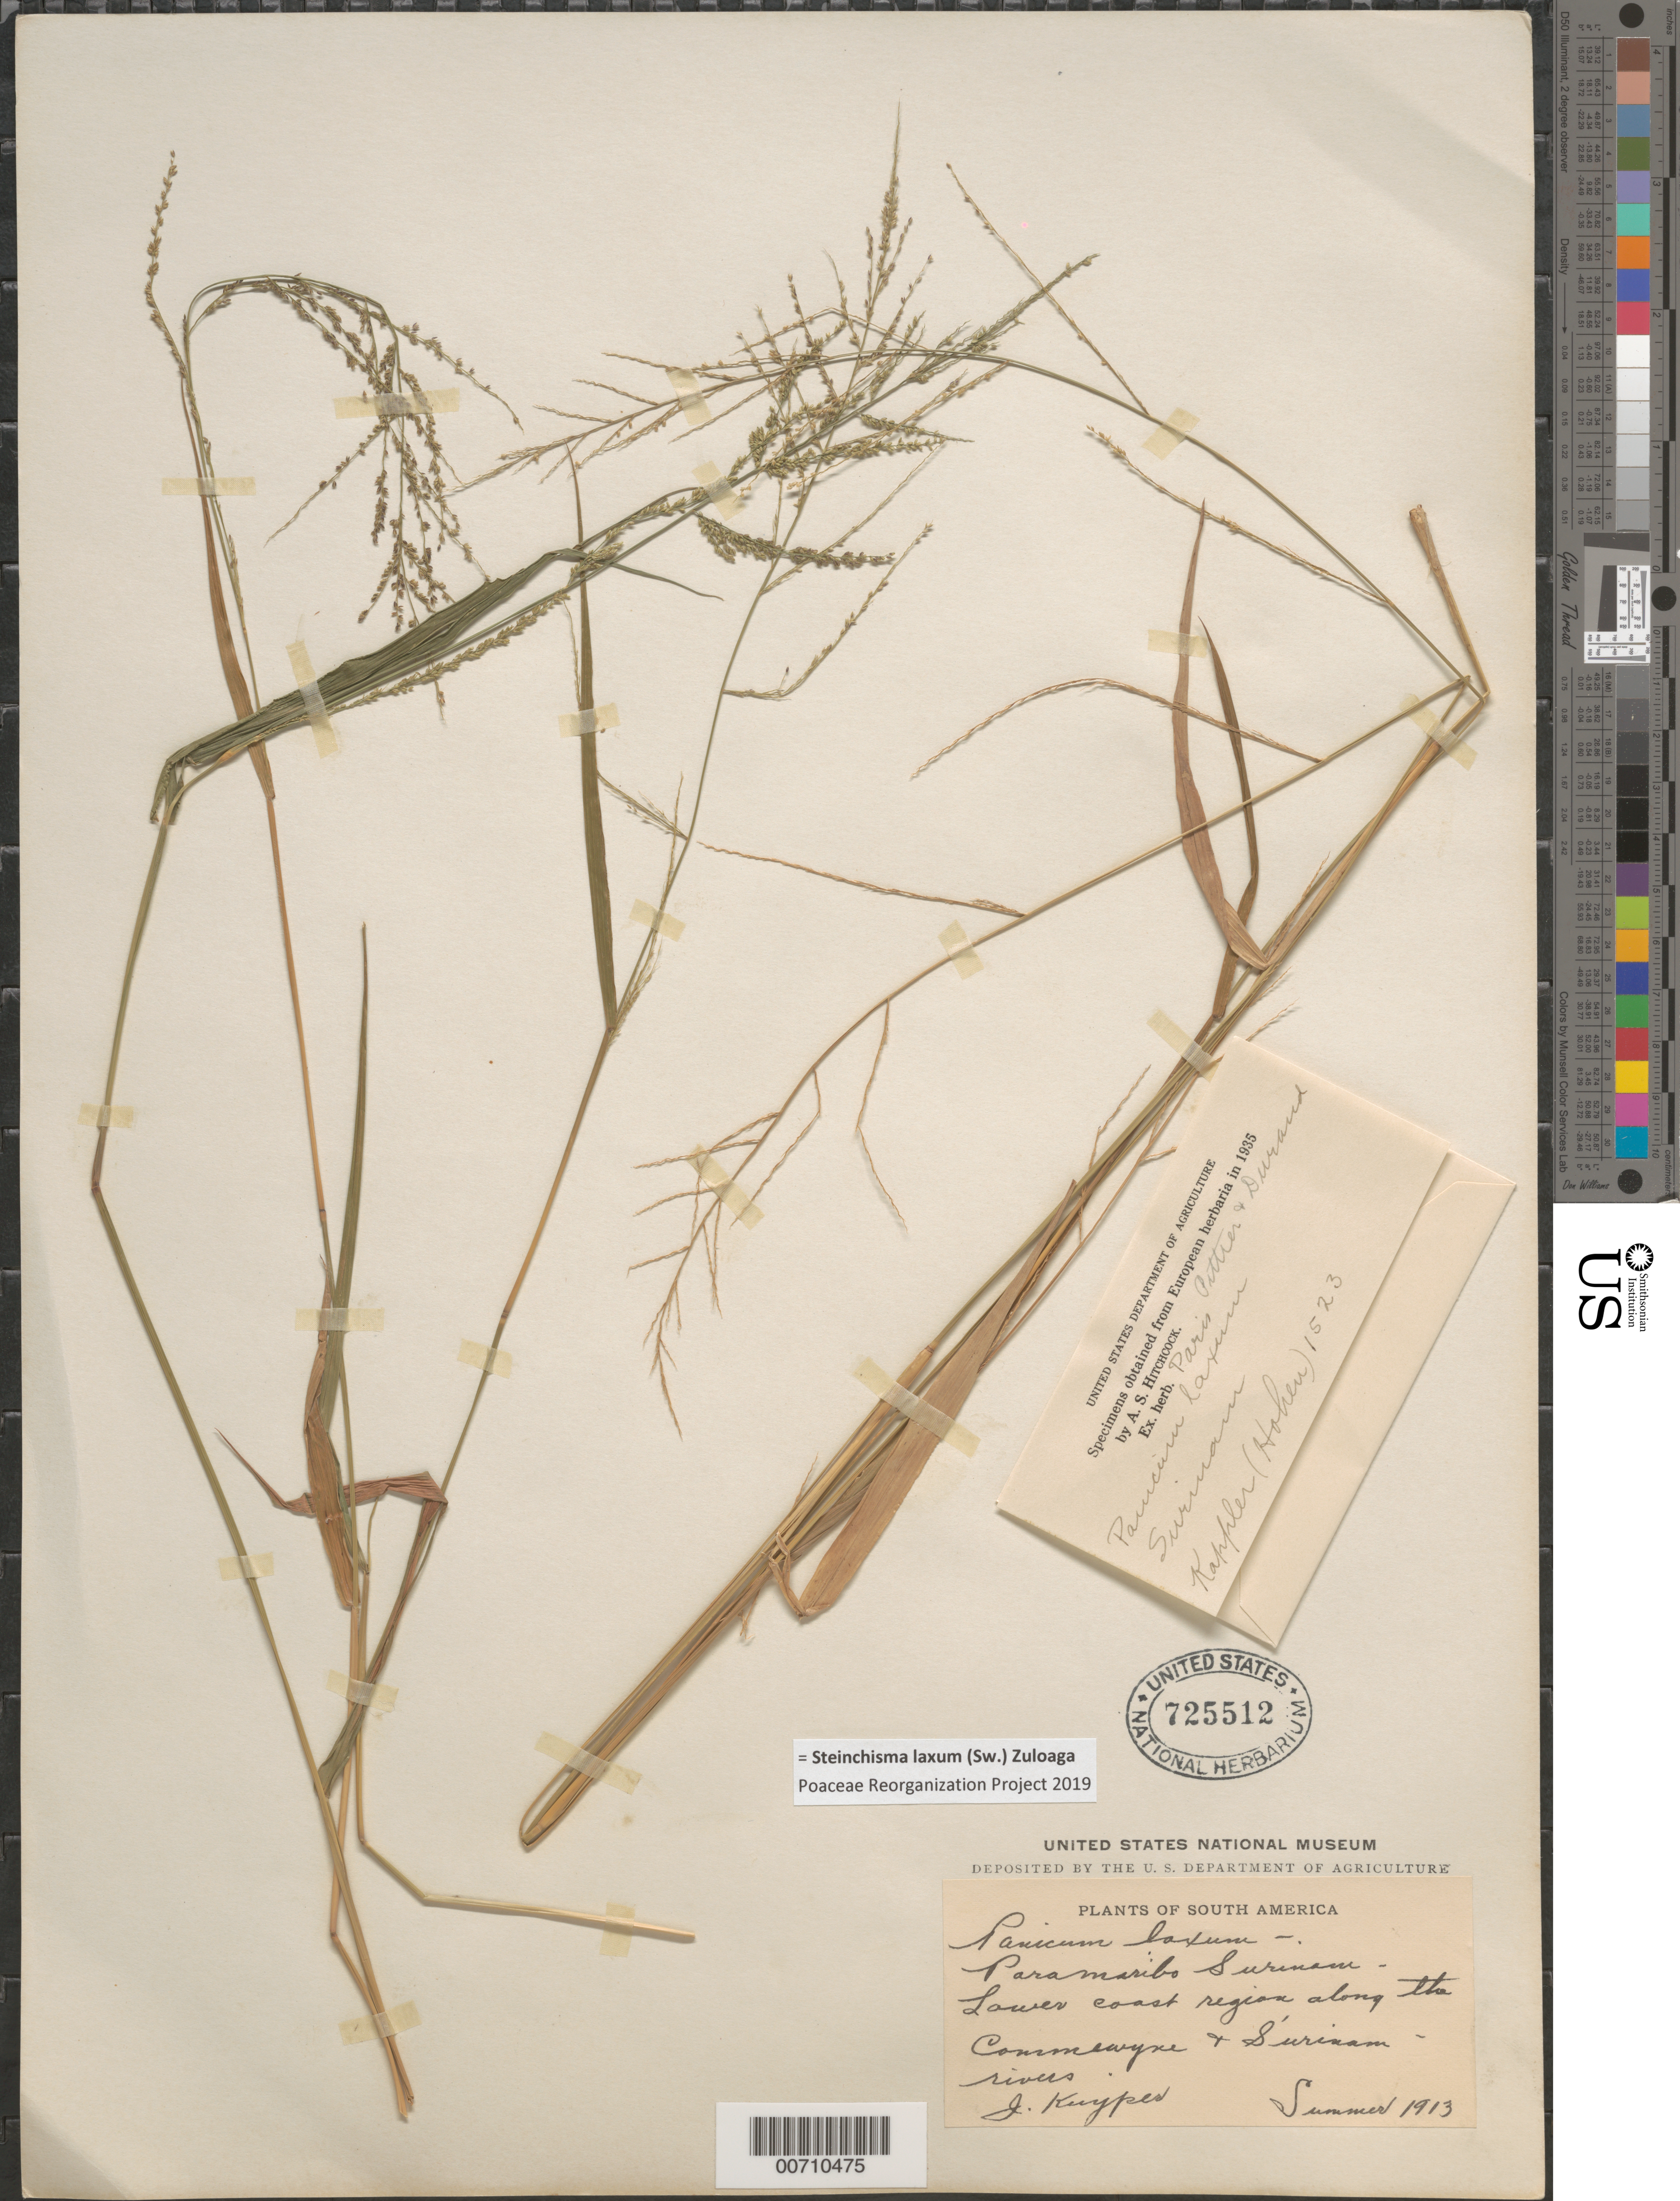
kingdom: Plantae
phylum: Tracheophyta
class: Liliopsida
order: Poales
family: Poaceae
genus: Panicum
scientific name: Panicum laxum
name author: Sw.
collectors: J. Kuyper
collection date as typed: Summer 1913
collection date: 1913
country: Suriname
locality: Paramaribo, lower coast region along the Commewyne and Surinam Rivers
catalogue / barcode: US 725512